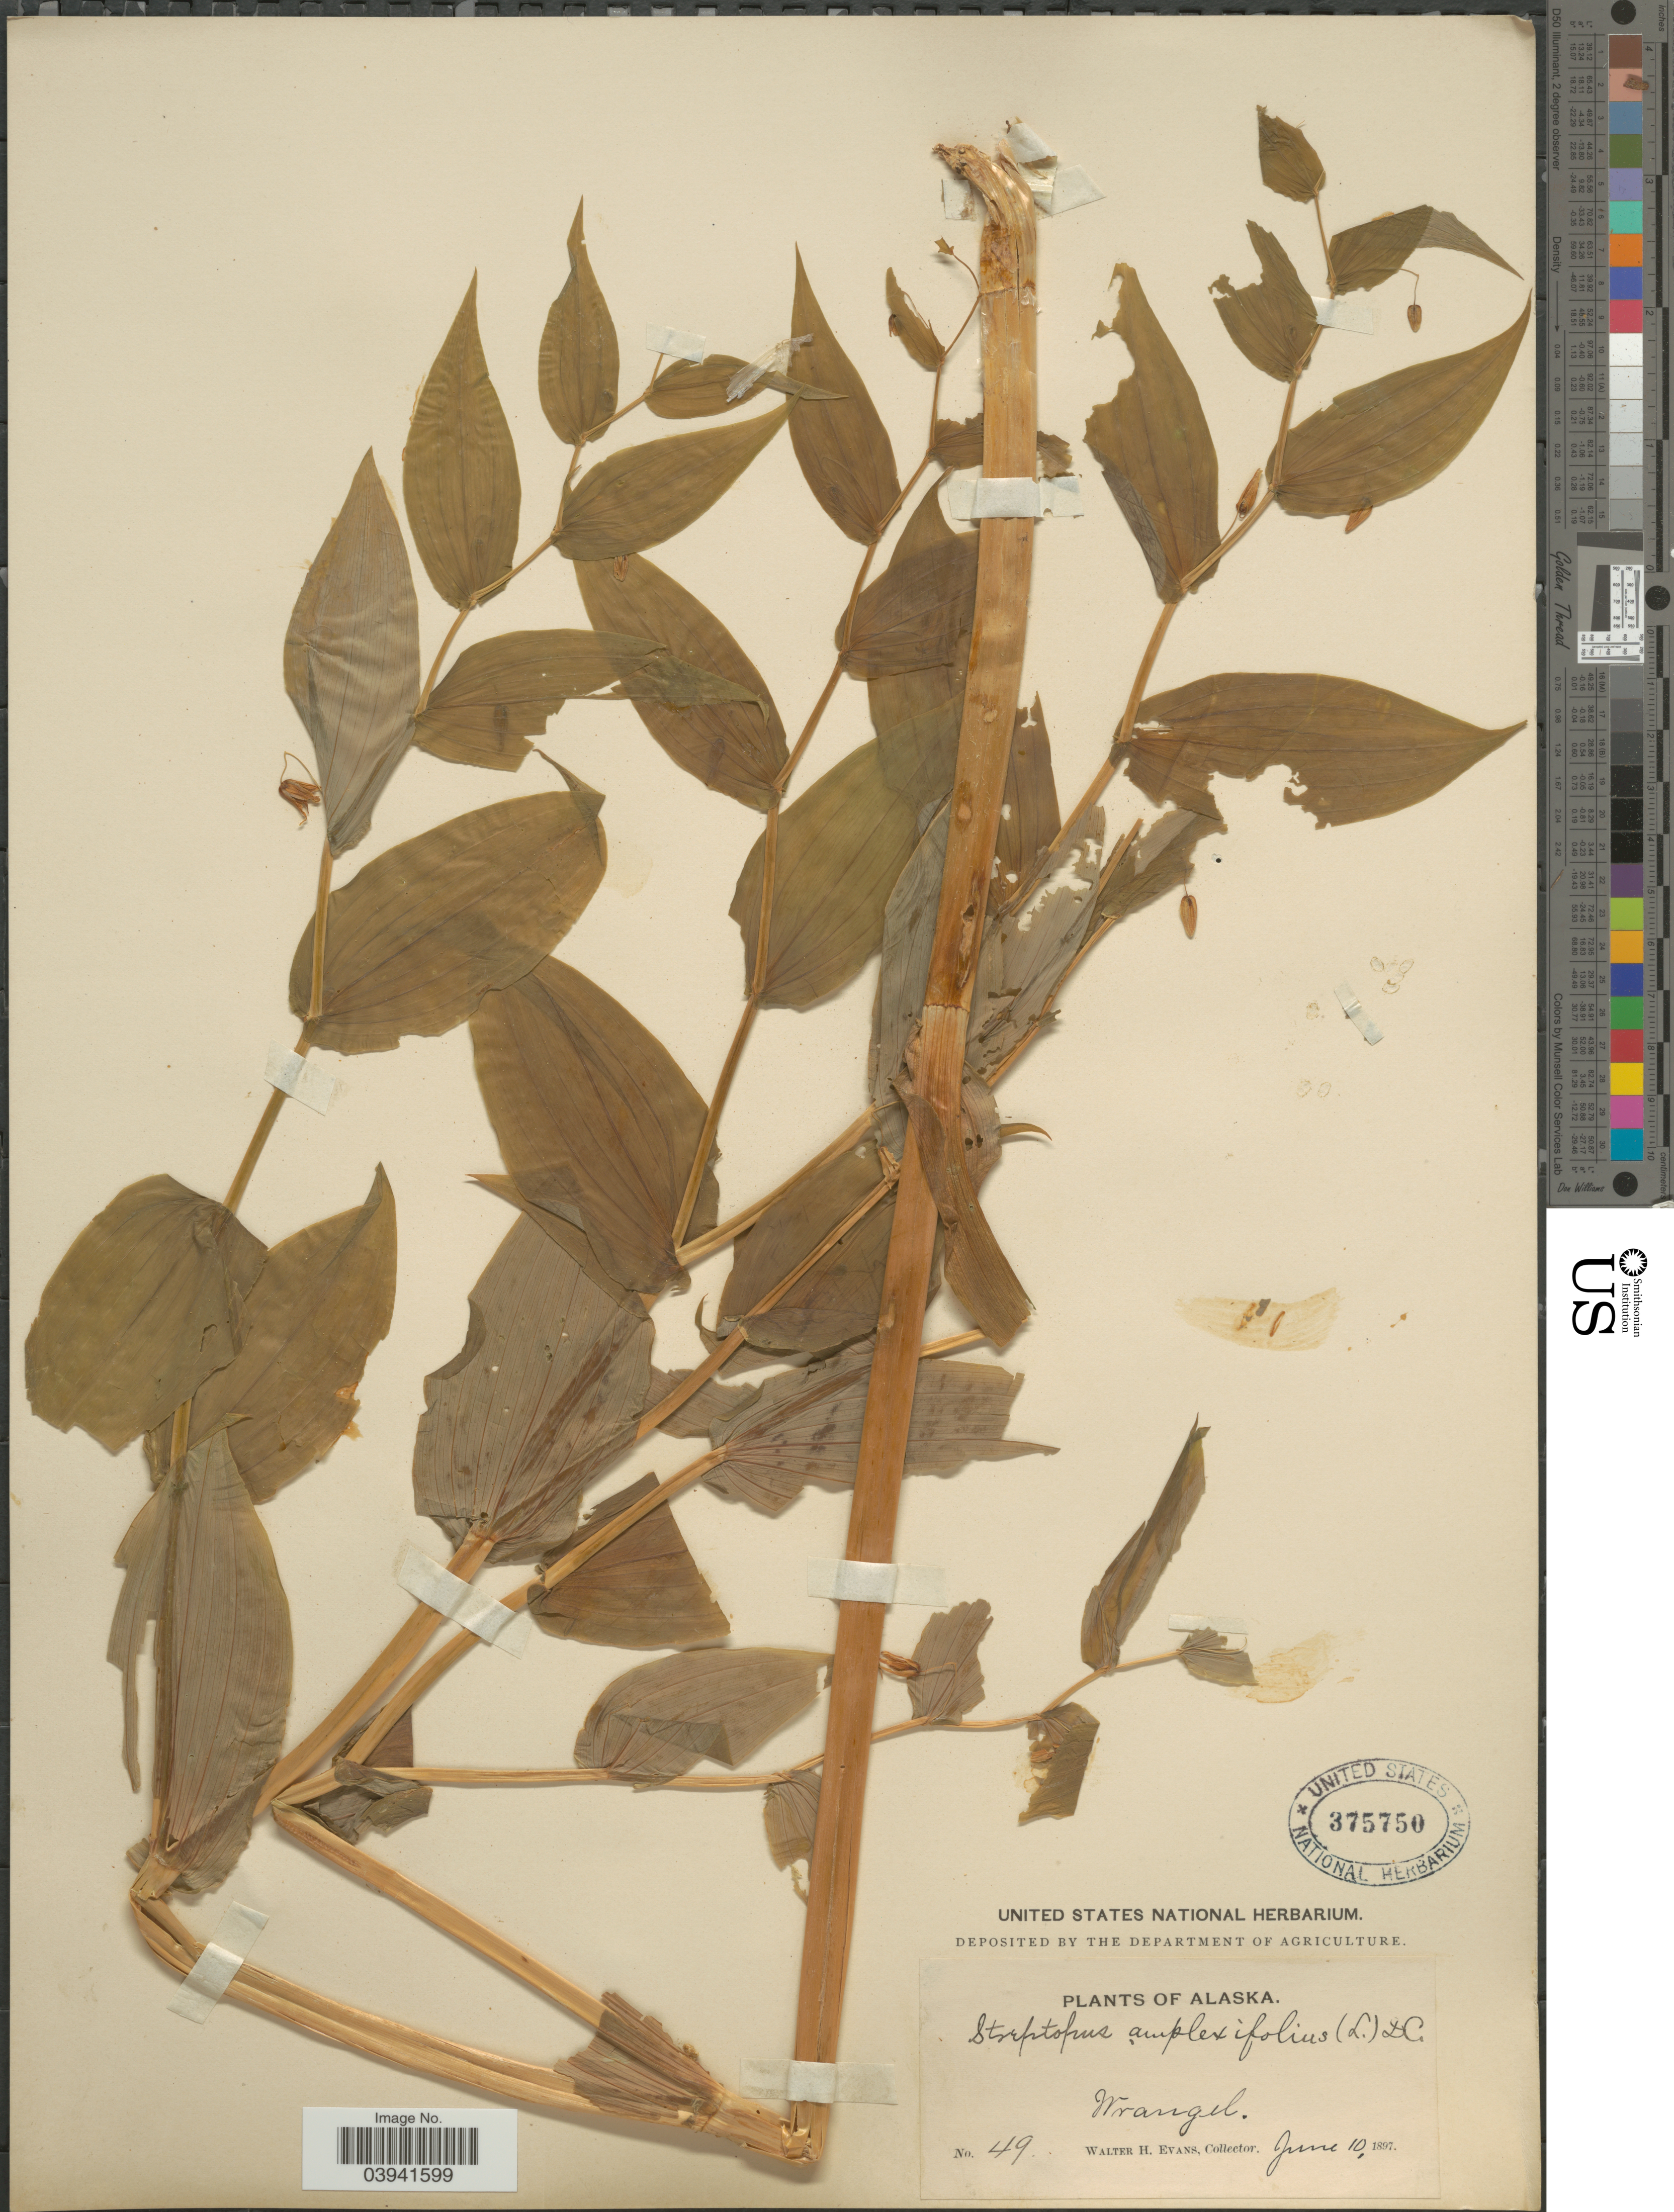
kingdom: Plantae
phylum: Tracheophyta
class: Liliopsida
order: Liliales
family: Liliaceae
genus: Streptopus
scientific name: Streptopus amplexifolius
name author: (L.) DC.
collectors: W. H. Evans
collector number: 49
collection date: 1897-06-10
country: United States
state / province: Alaska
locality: Wrangell.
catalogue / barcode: US 375750